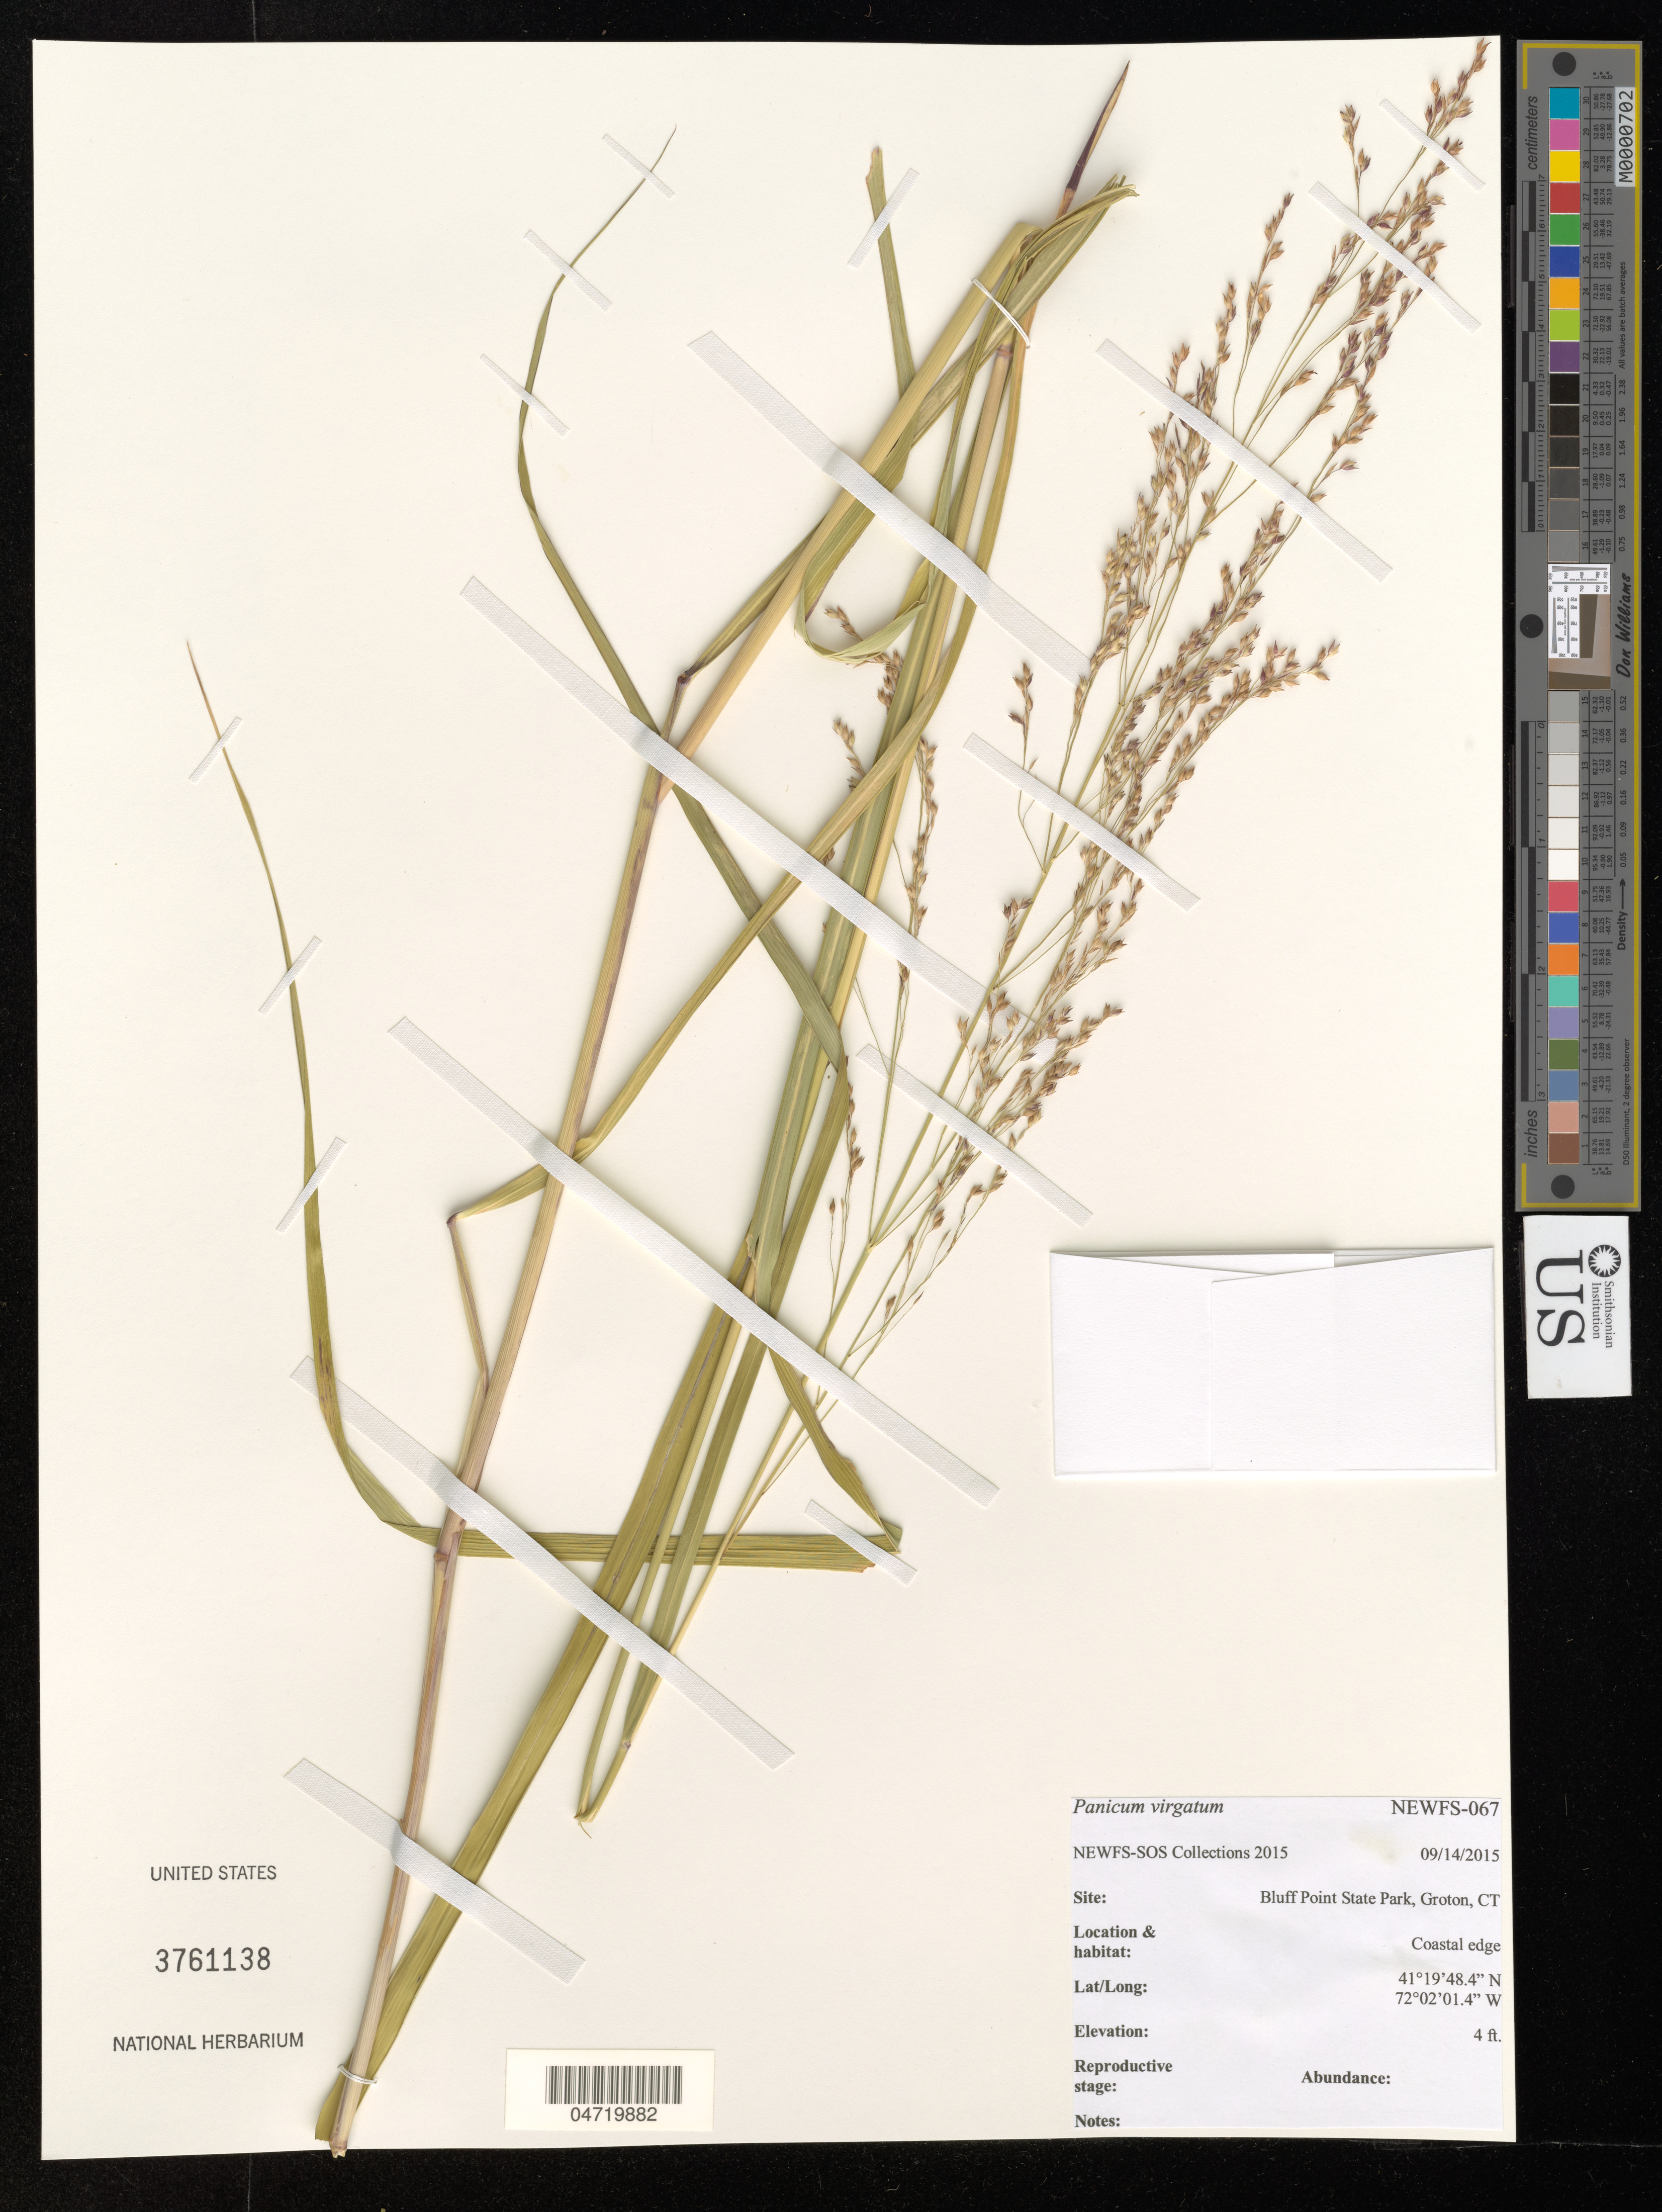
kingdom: Plantae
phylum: Tracheophyta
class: Liliopsida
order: Poales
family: Poaceae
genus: Panicum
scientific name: Panicum virgatum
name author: L.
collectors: NEWFS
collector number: NEWFS-067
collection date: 2015-09-14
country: United States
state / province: Connecticut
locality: Bluff Point State Park, Groton.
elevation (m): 1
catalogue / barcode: US 3761138